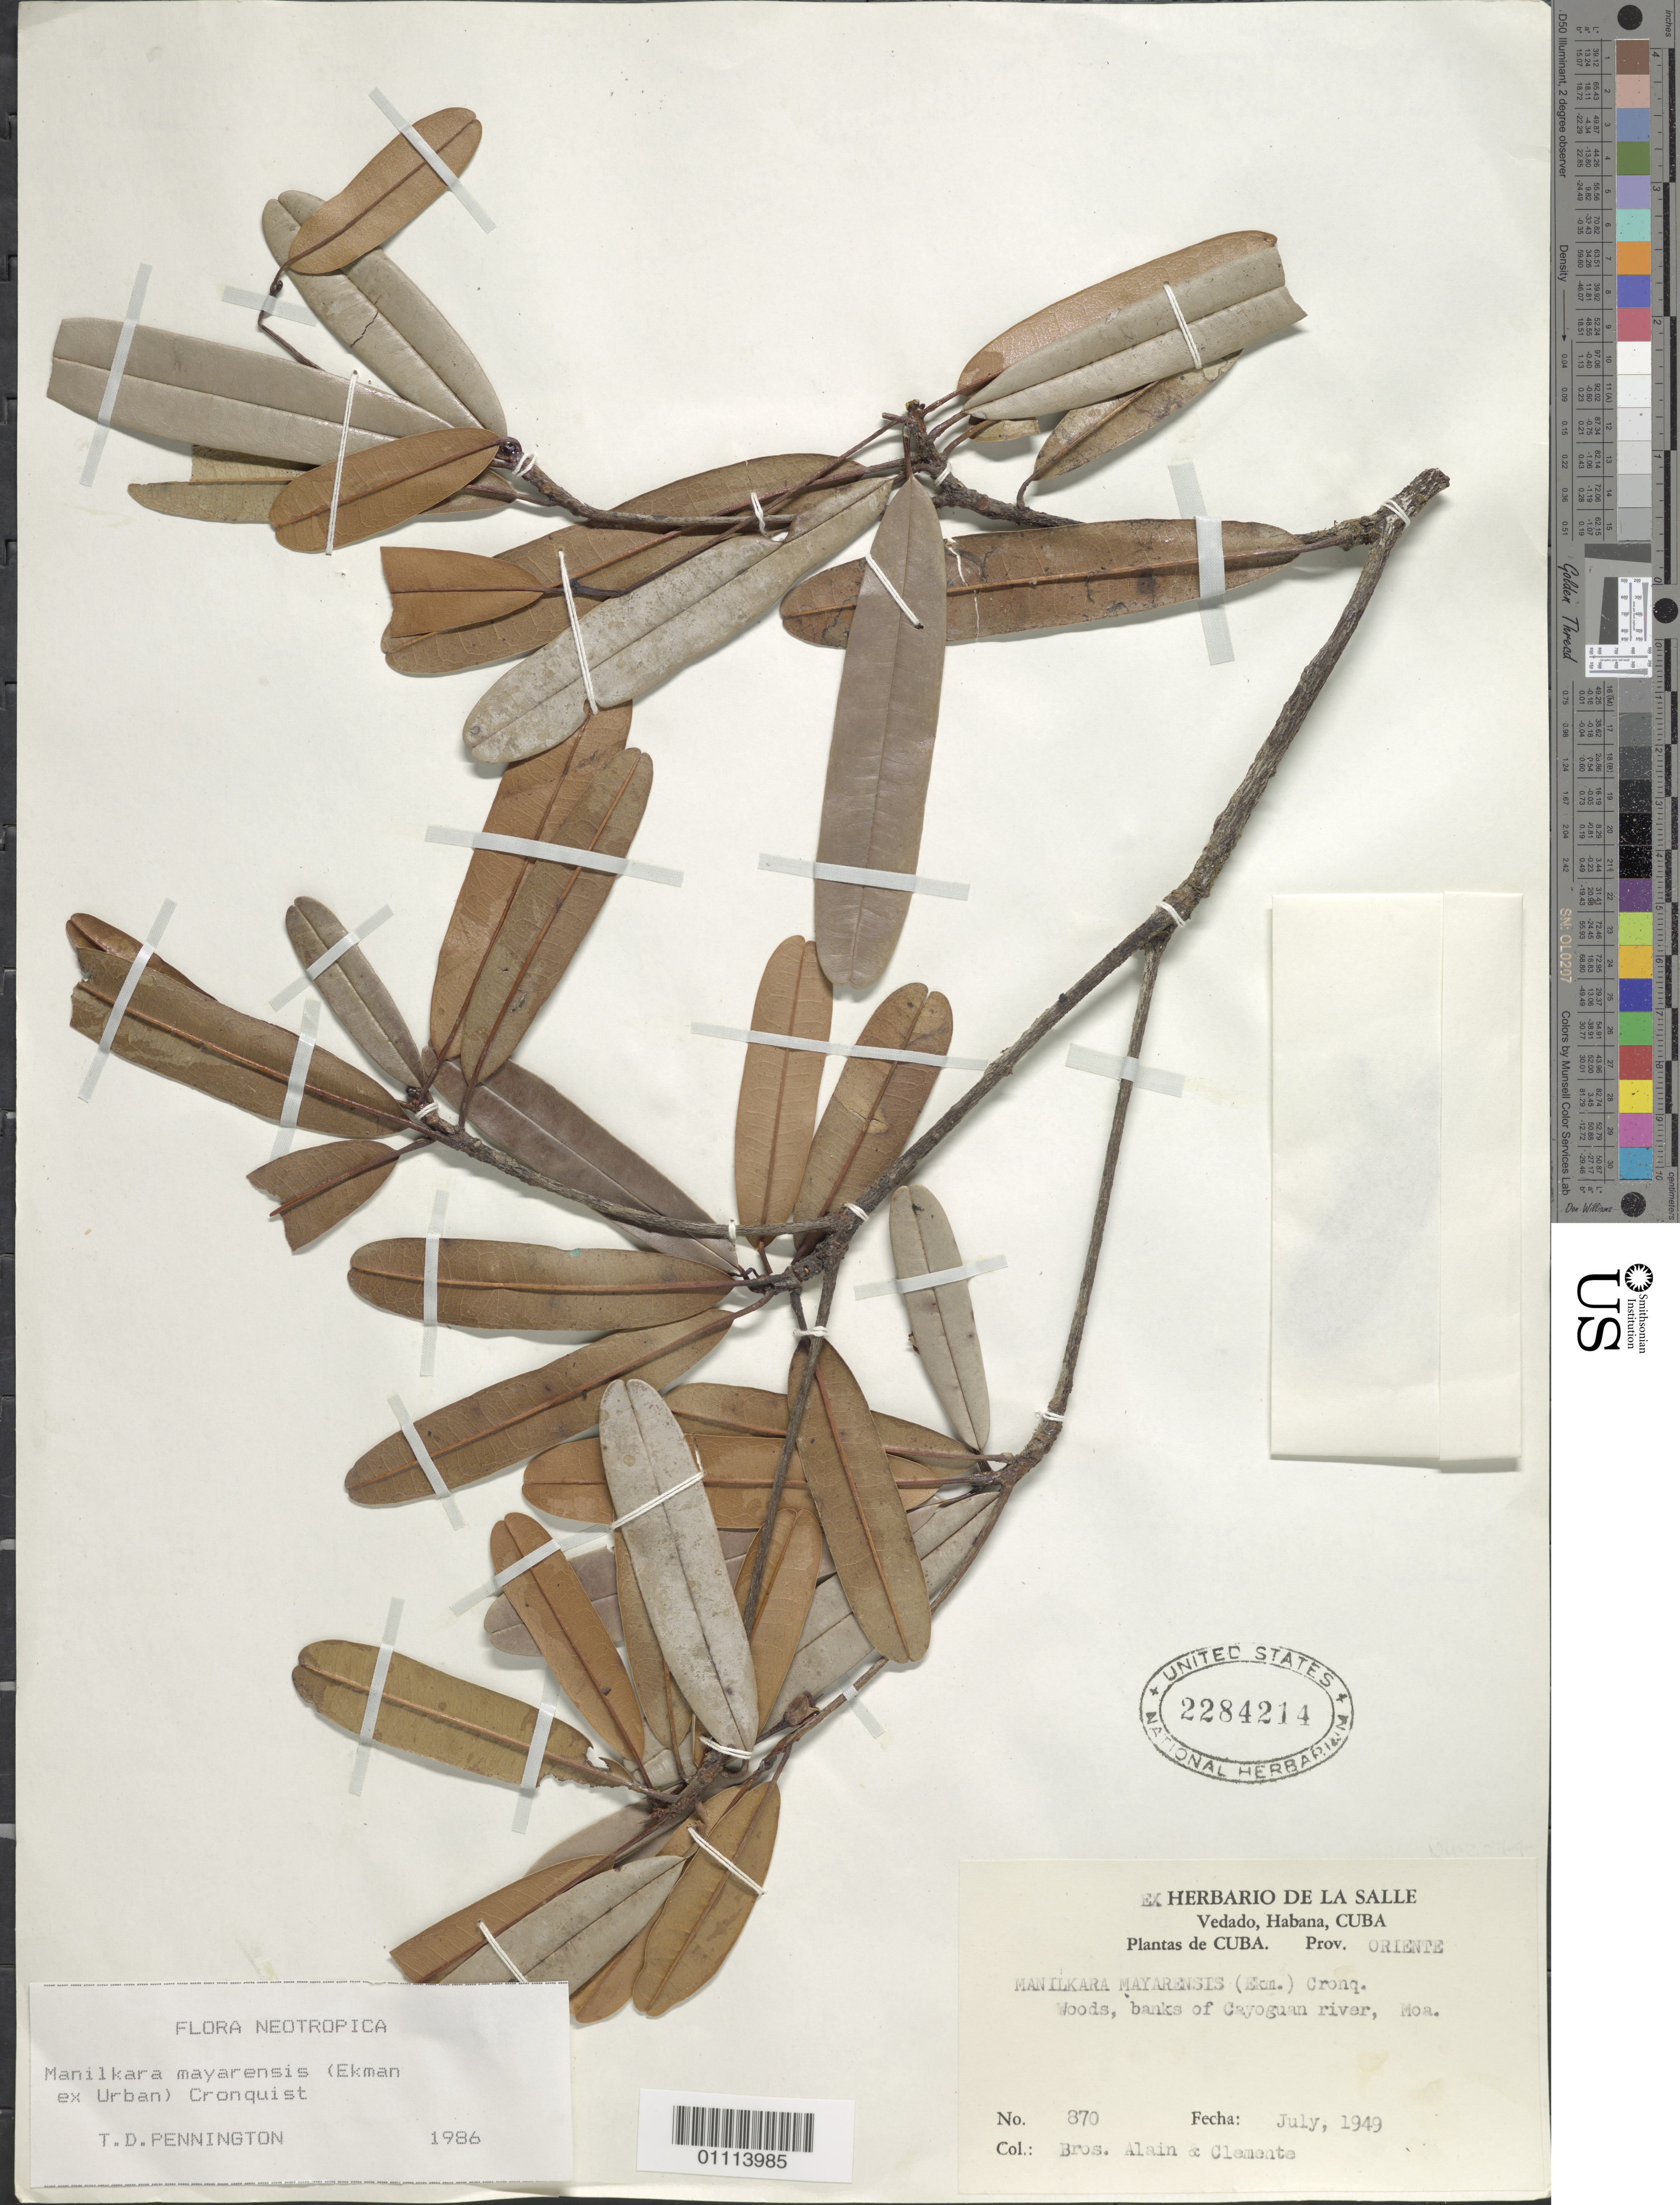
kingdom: Plantae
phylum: Tracheophyta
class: Magnoliopsida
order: Ericales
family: Sapotaceae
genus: Manilkara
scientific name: Manilkara mayarensis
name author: (Ekman ex Urb.) Cronq.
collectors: A. H. Liogier & Bro. Clemente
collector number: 870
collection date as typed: Jul 1949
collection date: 1949-07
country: Cuba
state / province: Holguín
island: Cuba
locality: Woods, banks of Cayoguan river, Moa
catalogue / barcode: US 2284214